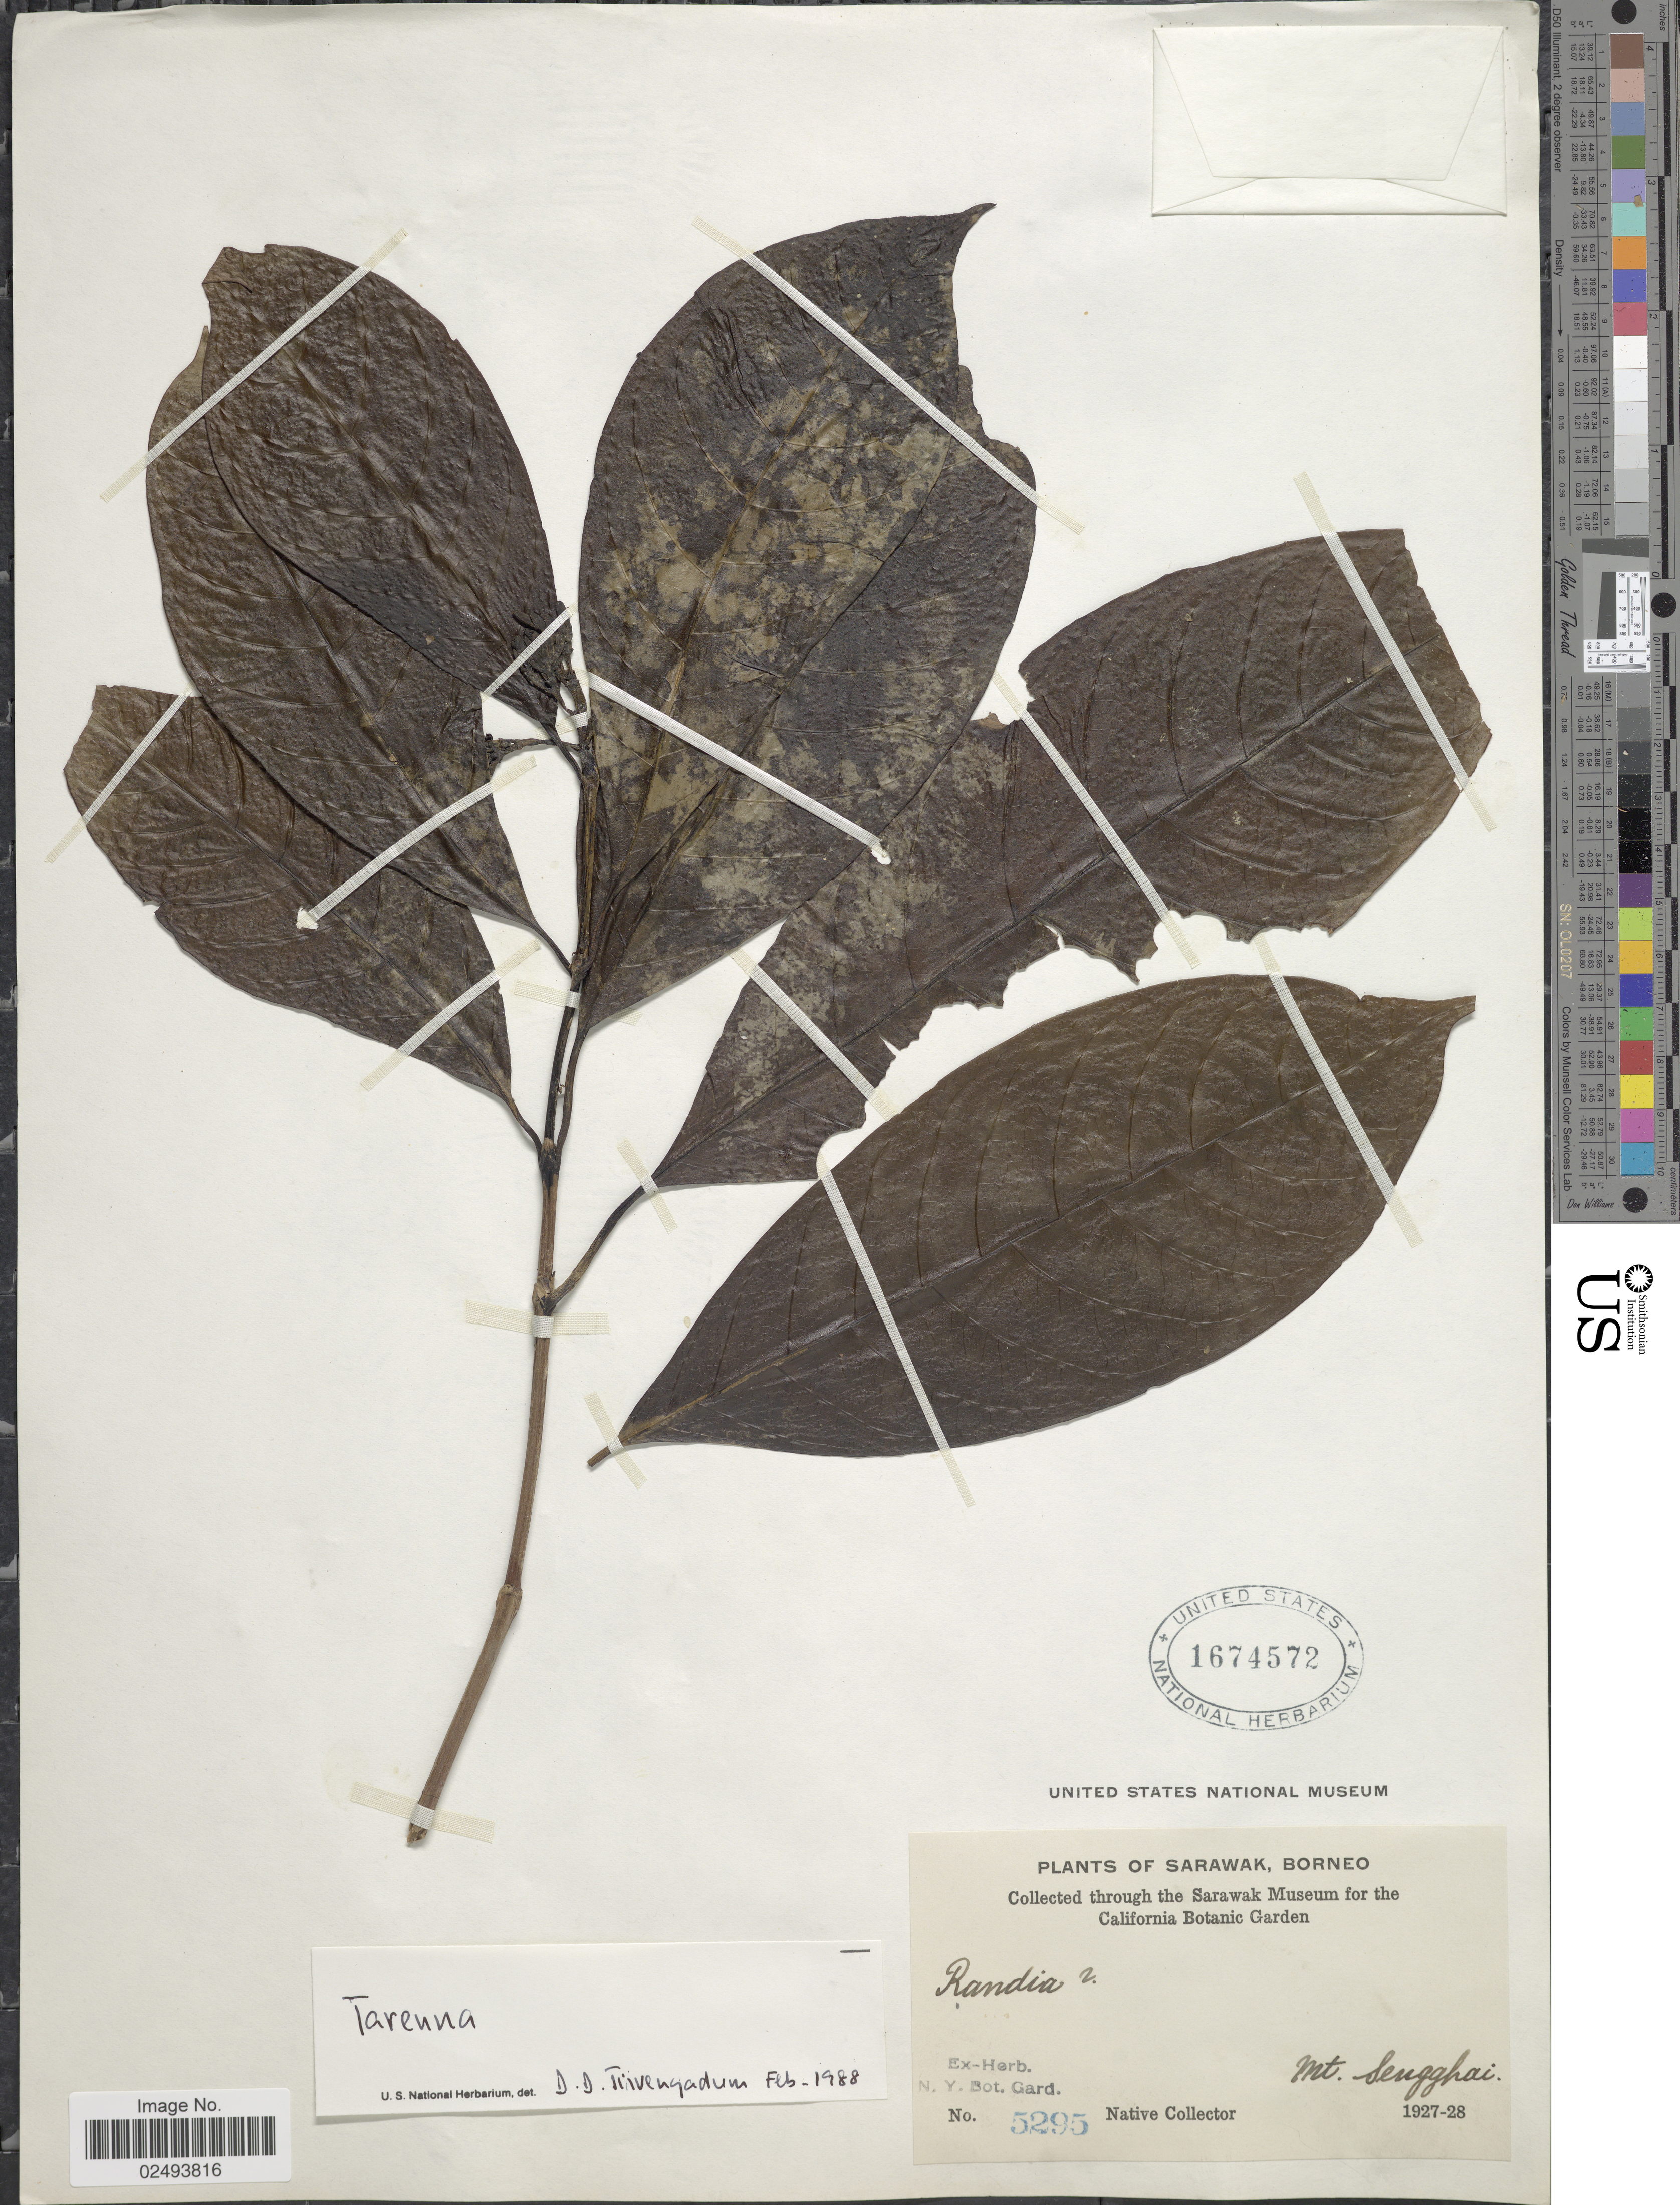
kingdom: Plantae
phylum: Tracheophyta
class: Magnoliopsida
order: Gentianales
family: Rubiaceae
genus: Tarenna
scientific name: Tarenna sp.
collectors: Native collector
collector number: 5295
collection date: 1927/1928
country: Malaysia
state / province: Sarawak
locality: Bornei. Mt. Sengghai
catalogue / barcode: US 1674572